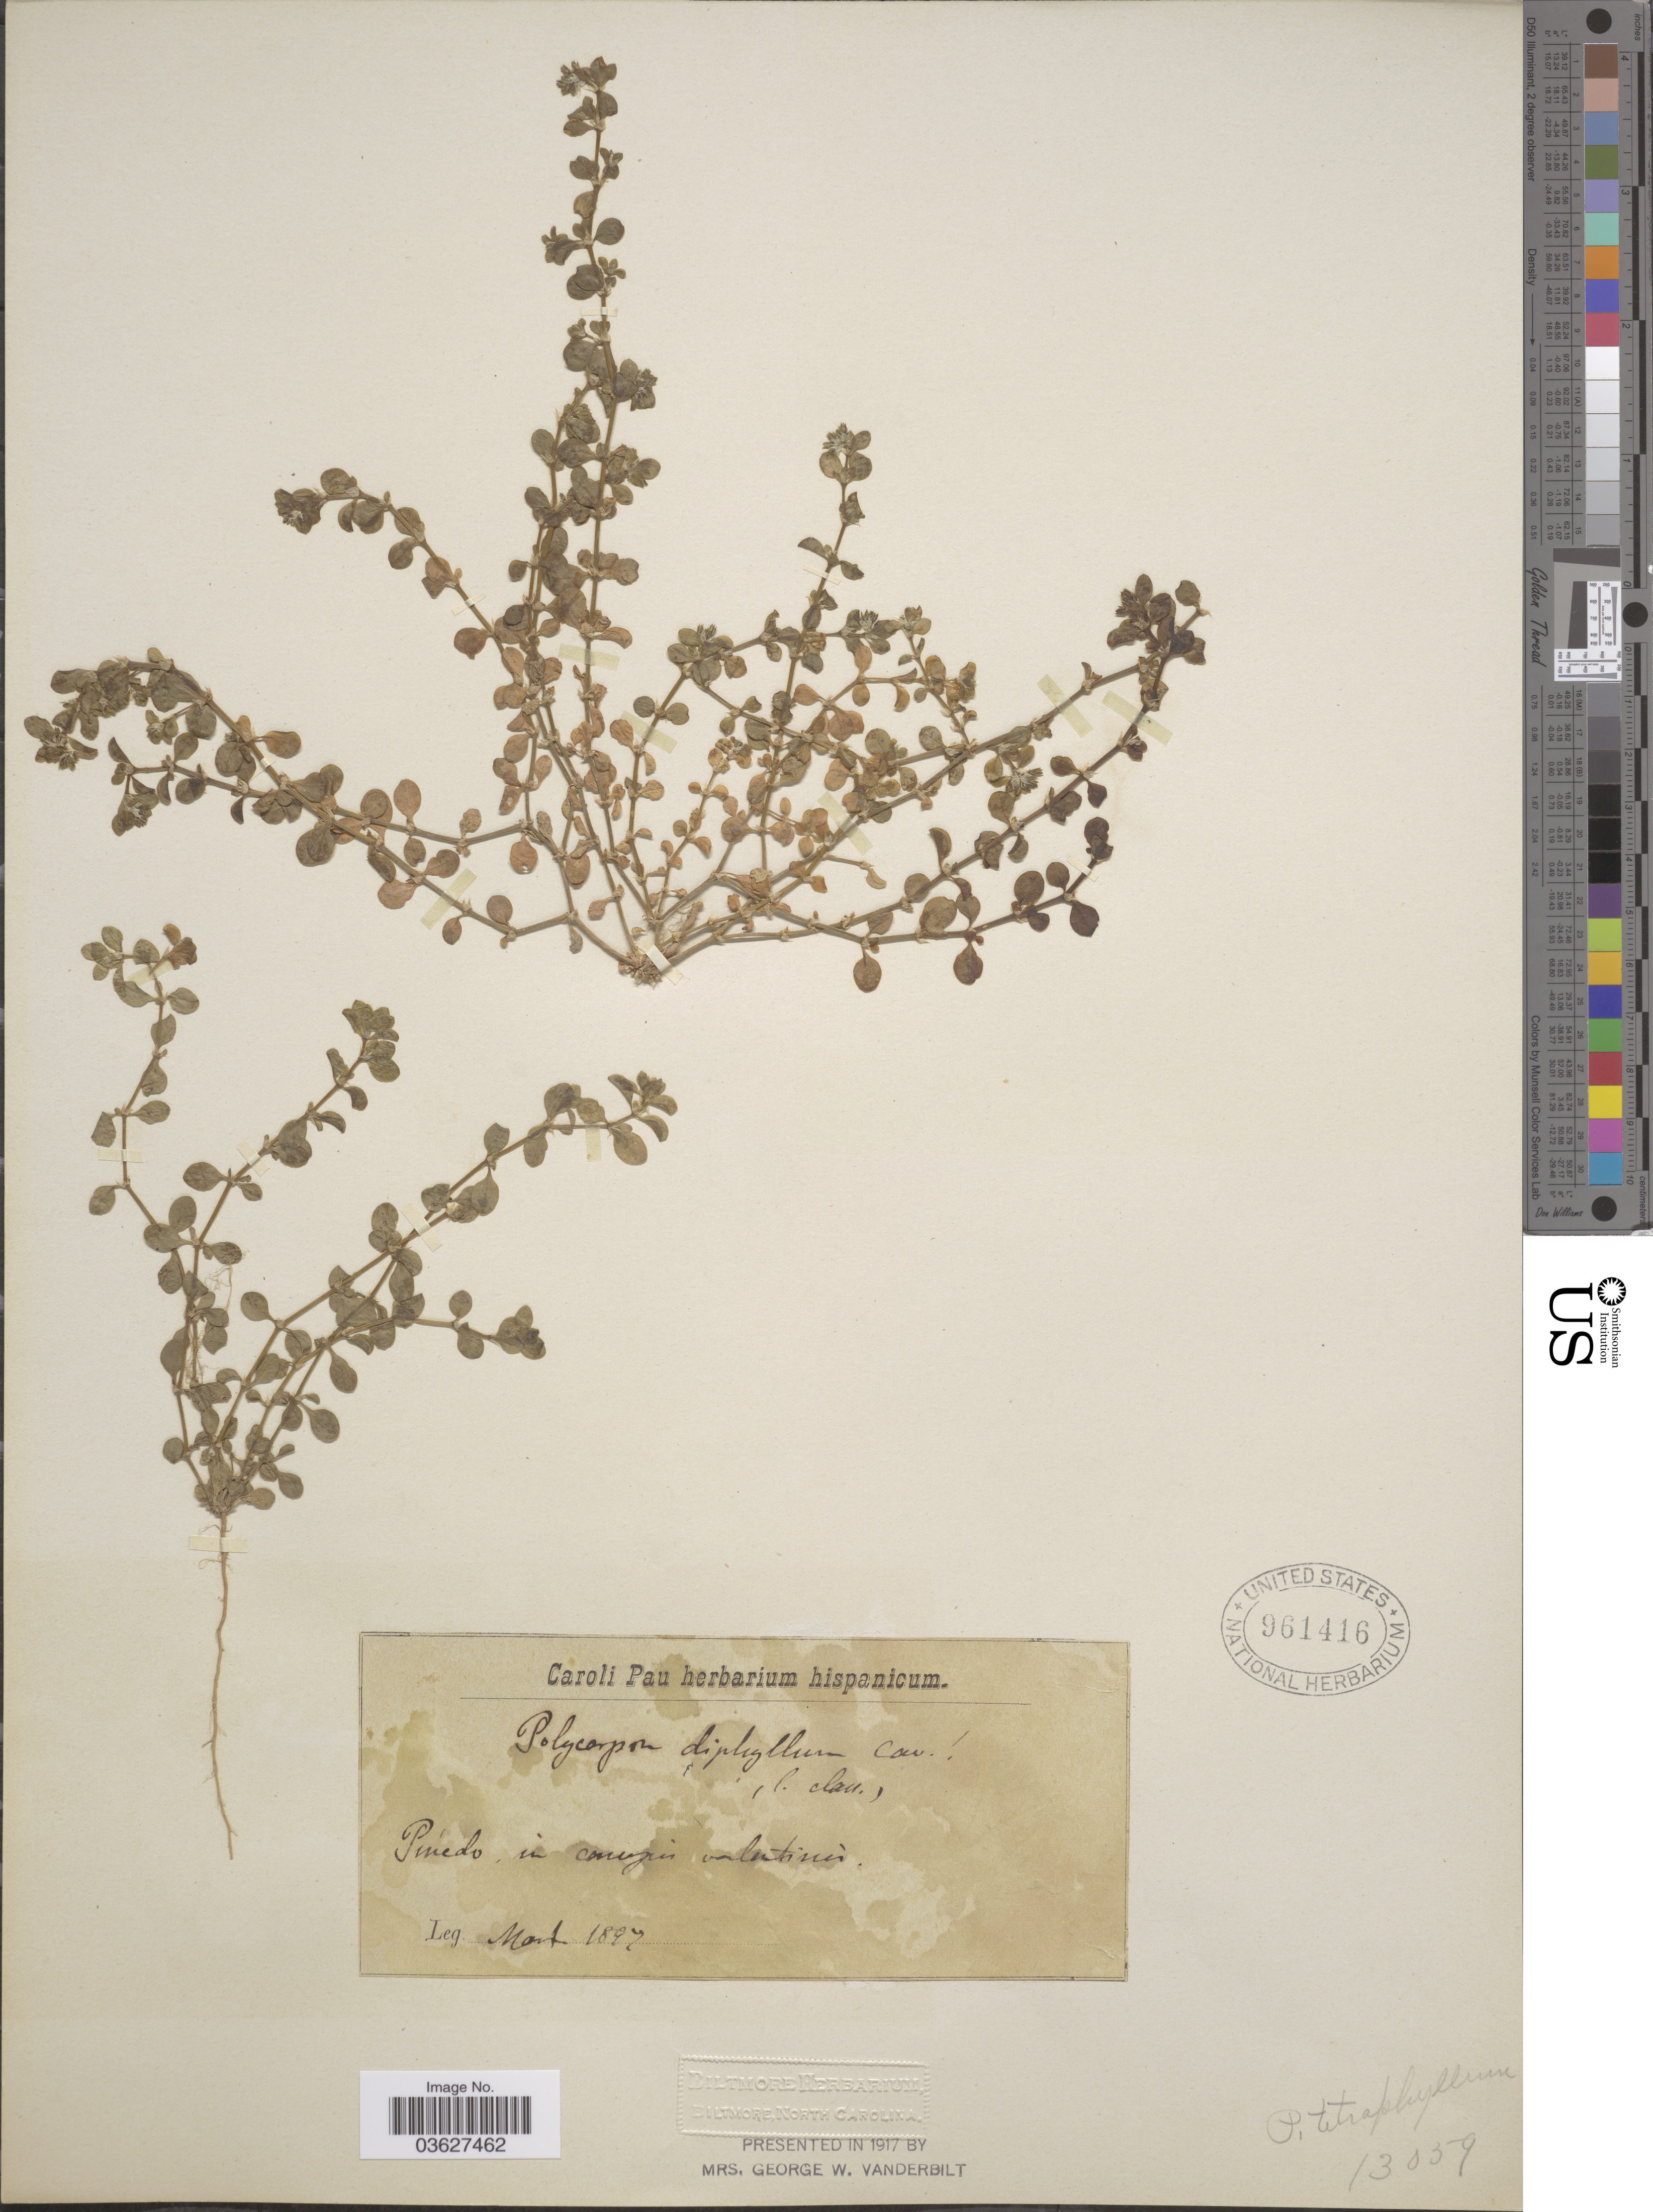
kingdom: Plantae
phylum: Tracheophyta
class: Magnoliopsida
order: Caryophyllales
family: Caryophyllaceae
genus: Polycarpon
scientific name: Polycarpon tetraphyllum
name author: (L.) L.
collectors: ex Herb. Caroli Pau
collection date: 1897-03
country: Spain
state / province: Valenciana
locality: Pínedo, in campis valentinis.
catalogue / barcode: US 961416